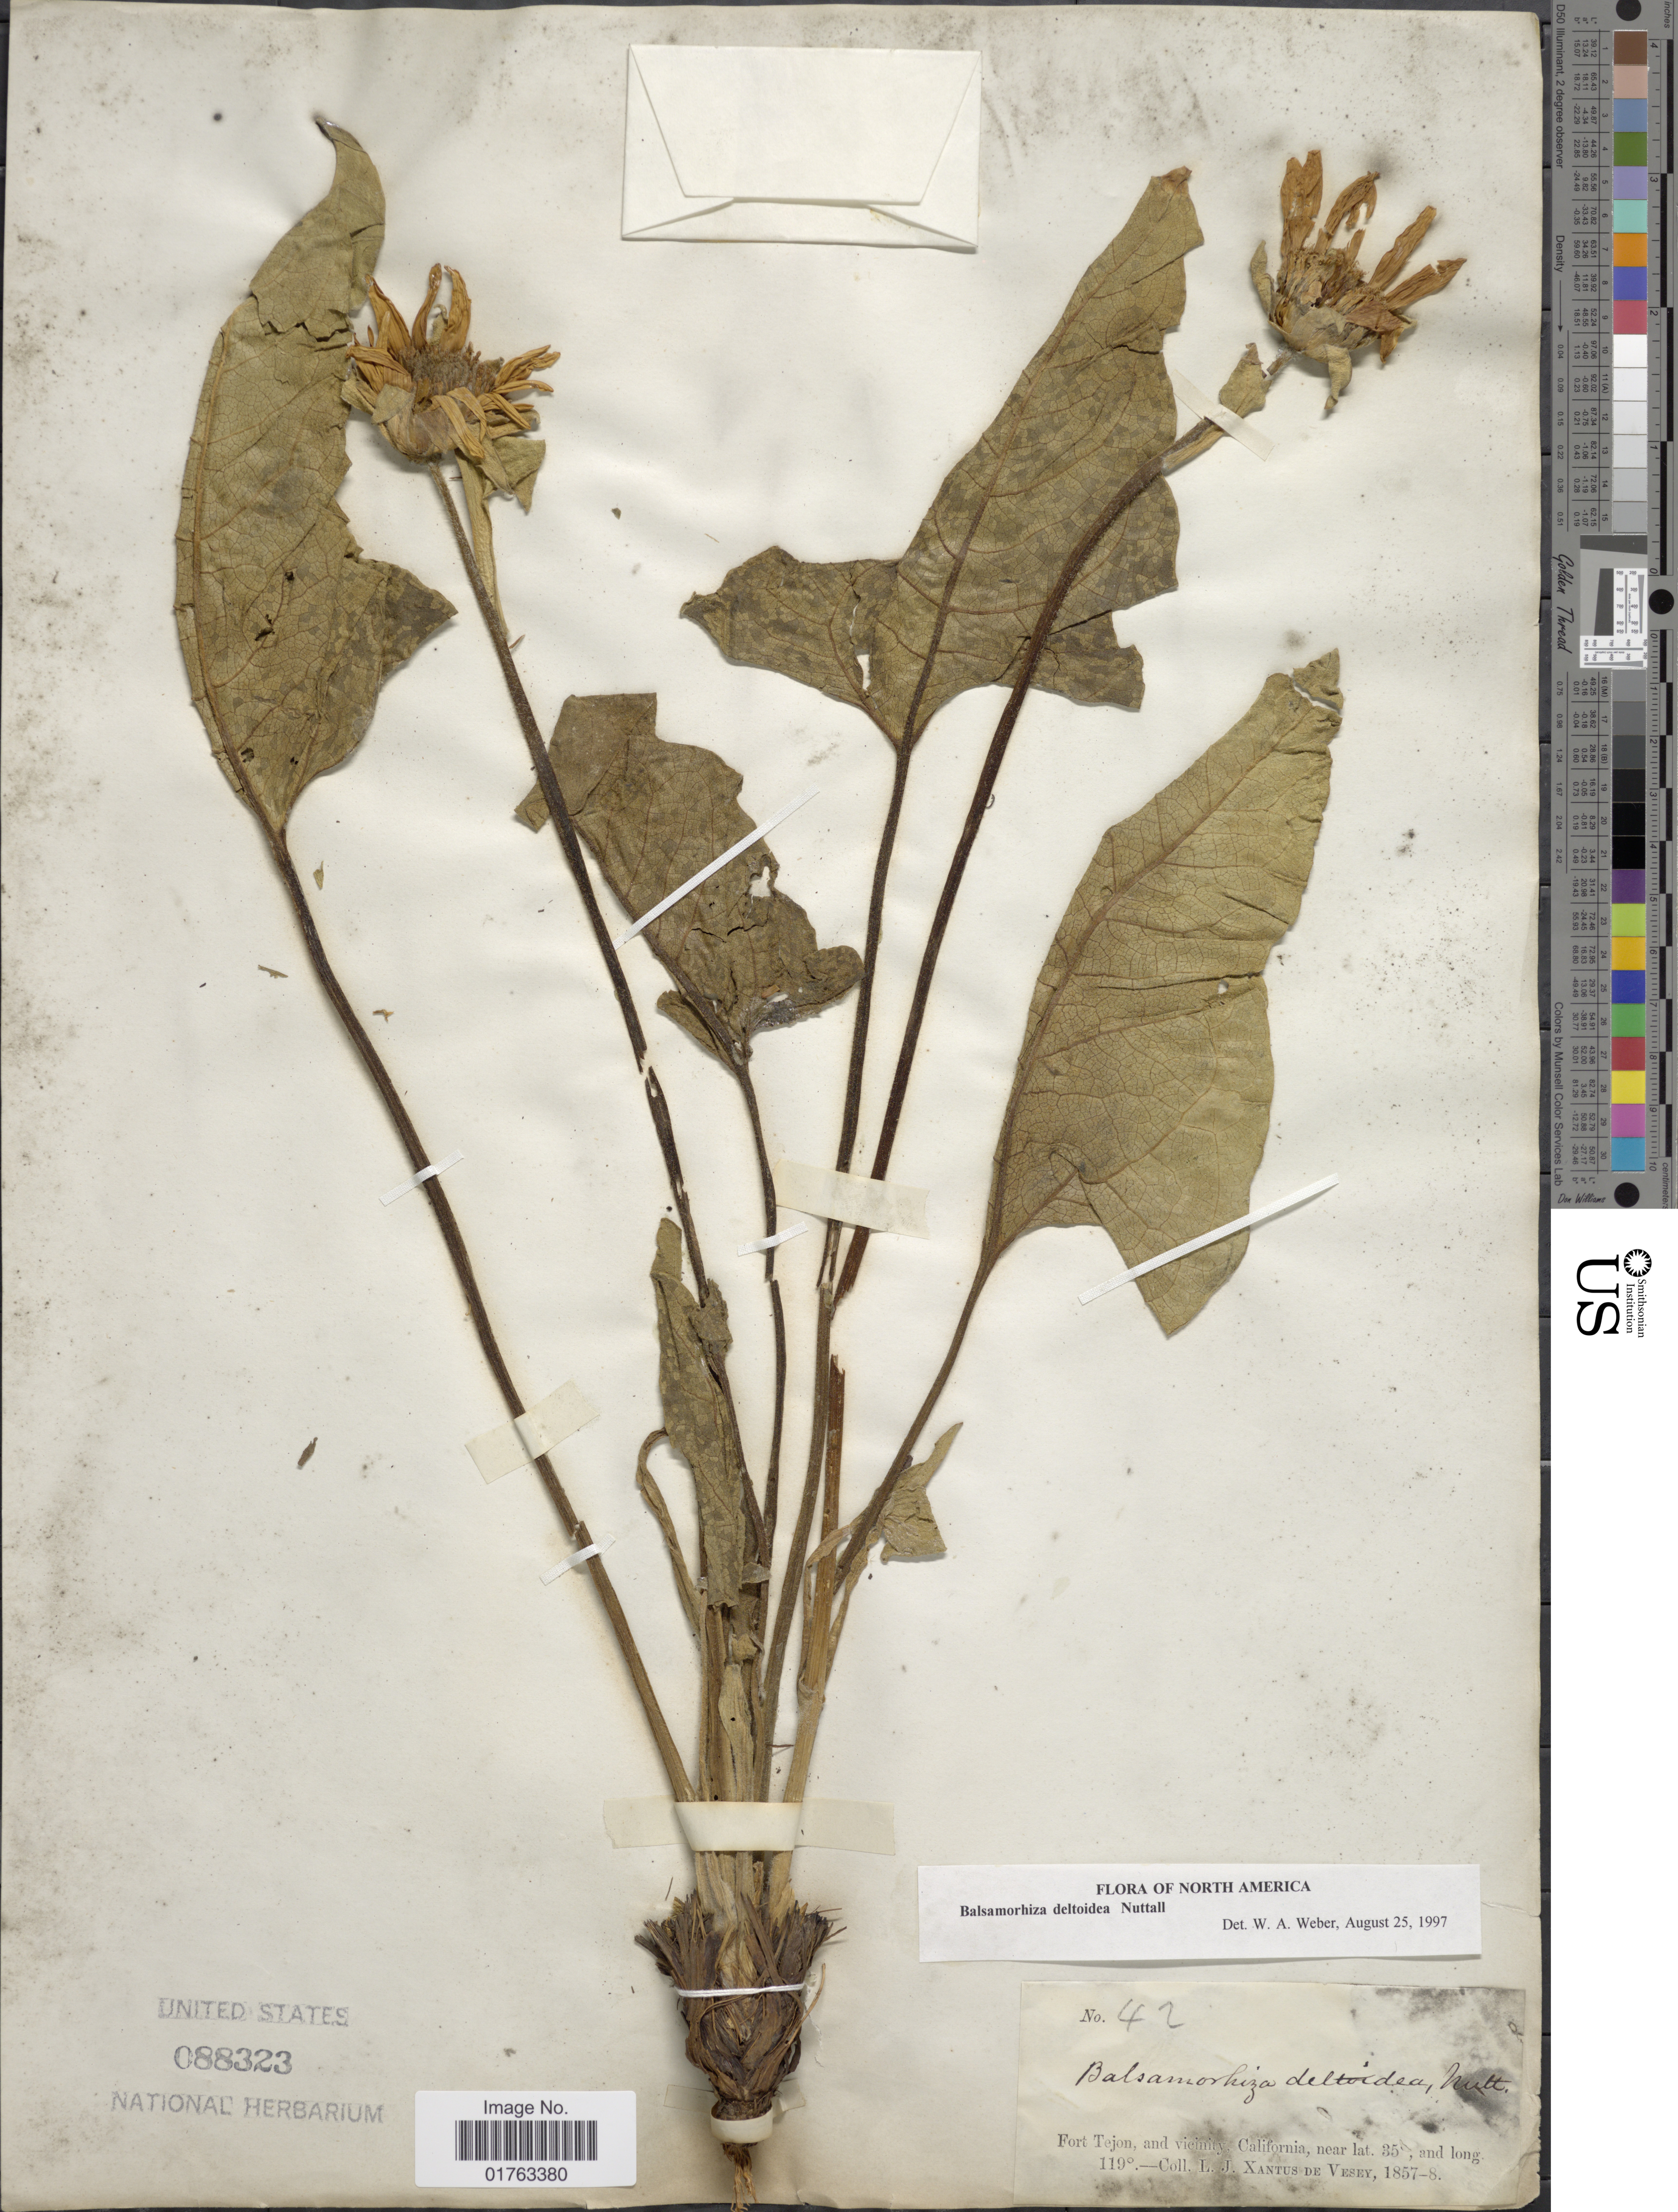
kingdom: Plantae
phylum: Tracheophyta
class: Magnoliopsida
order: Asterales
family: Asteraceae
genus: Balsamorhiza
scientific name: Balsamorhiza deltoidea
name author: Nutt.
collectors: L. Xantus de Vesey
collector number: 42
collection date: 1857/1858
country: United States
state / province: California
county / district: Kern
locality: Fort Tejon and vicinity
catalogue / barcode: US 88323